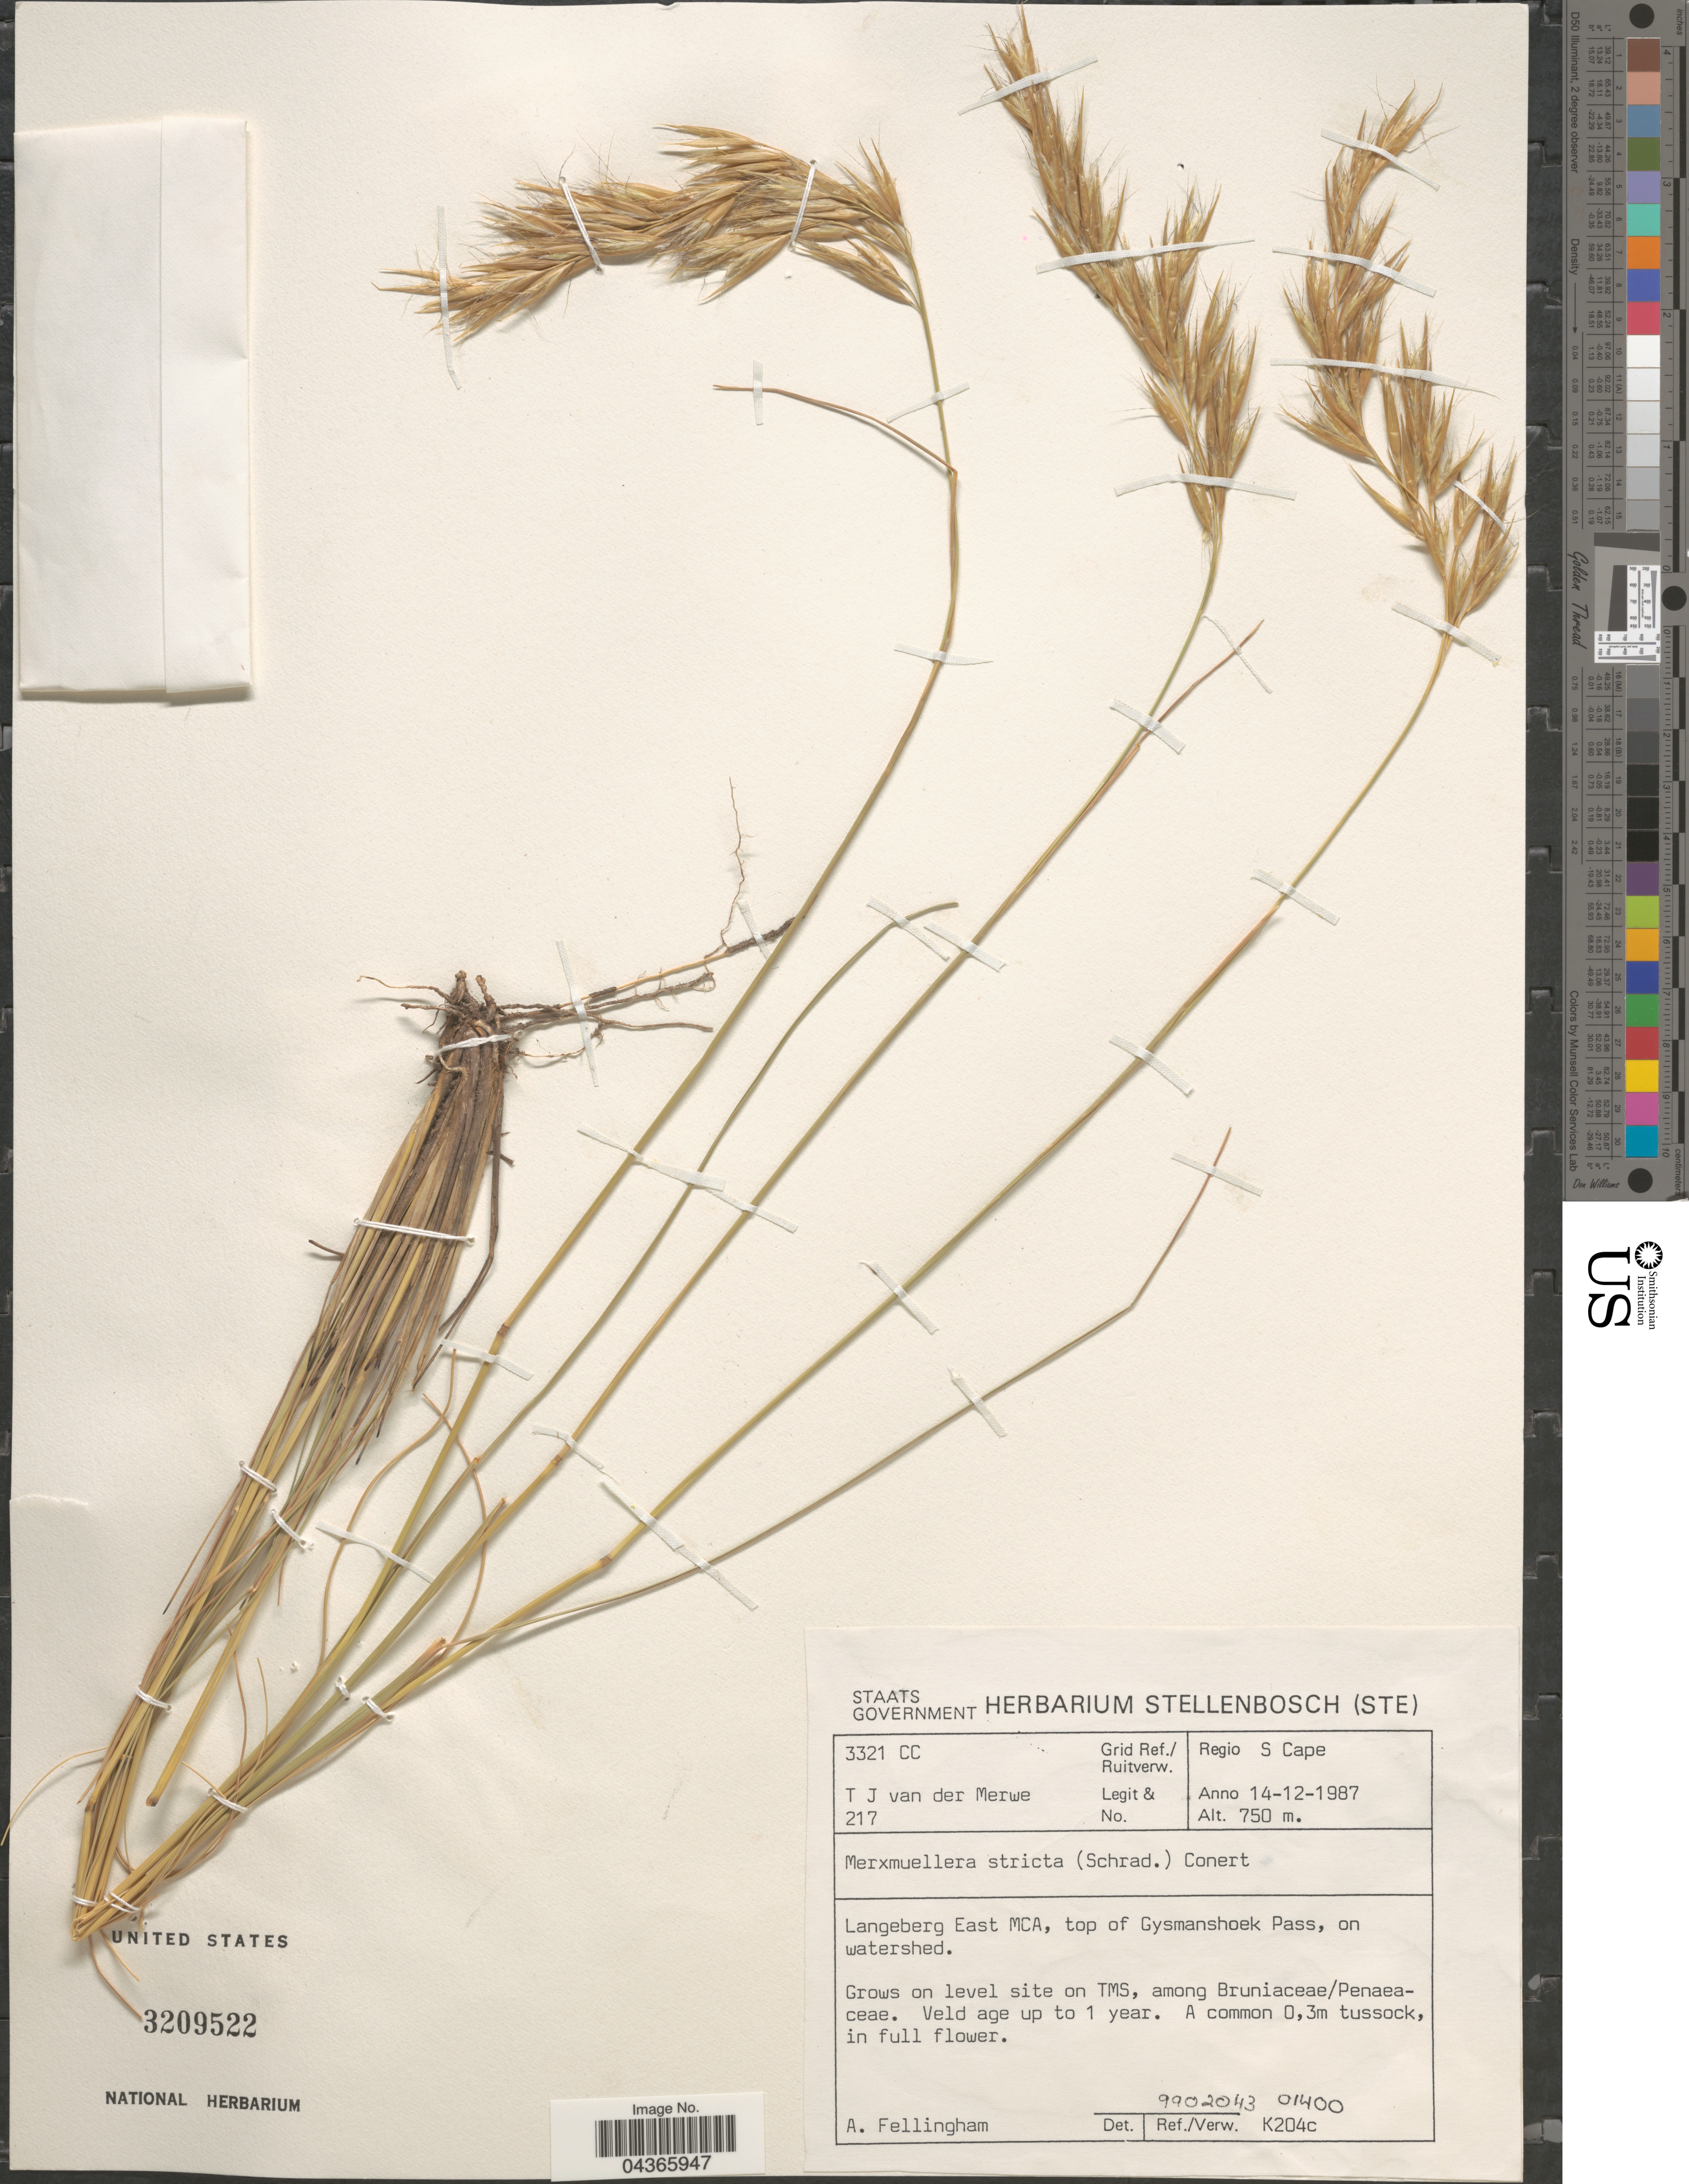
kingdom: Plantae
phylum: Tracheophyta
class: Liliopsida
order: Poales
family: Poaceae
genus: Tenaxia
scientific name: Tenaxia stricta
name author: (Schrad.) N.P. Barker & H.P. Linder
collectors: T. van der Merwe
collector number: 217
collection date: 1987-12-14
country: South Africa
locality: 3321 CC Grid Ref./ Ruitverw. Regio S Cape. Langeberg East MCA, top of Gysmanshoek Pass, on watershed.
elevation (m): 750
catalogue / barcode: US 3209522